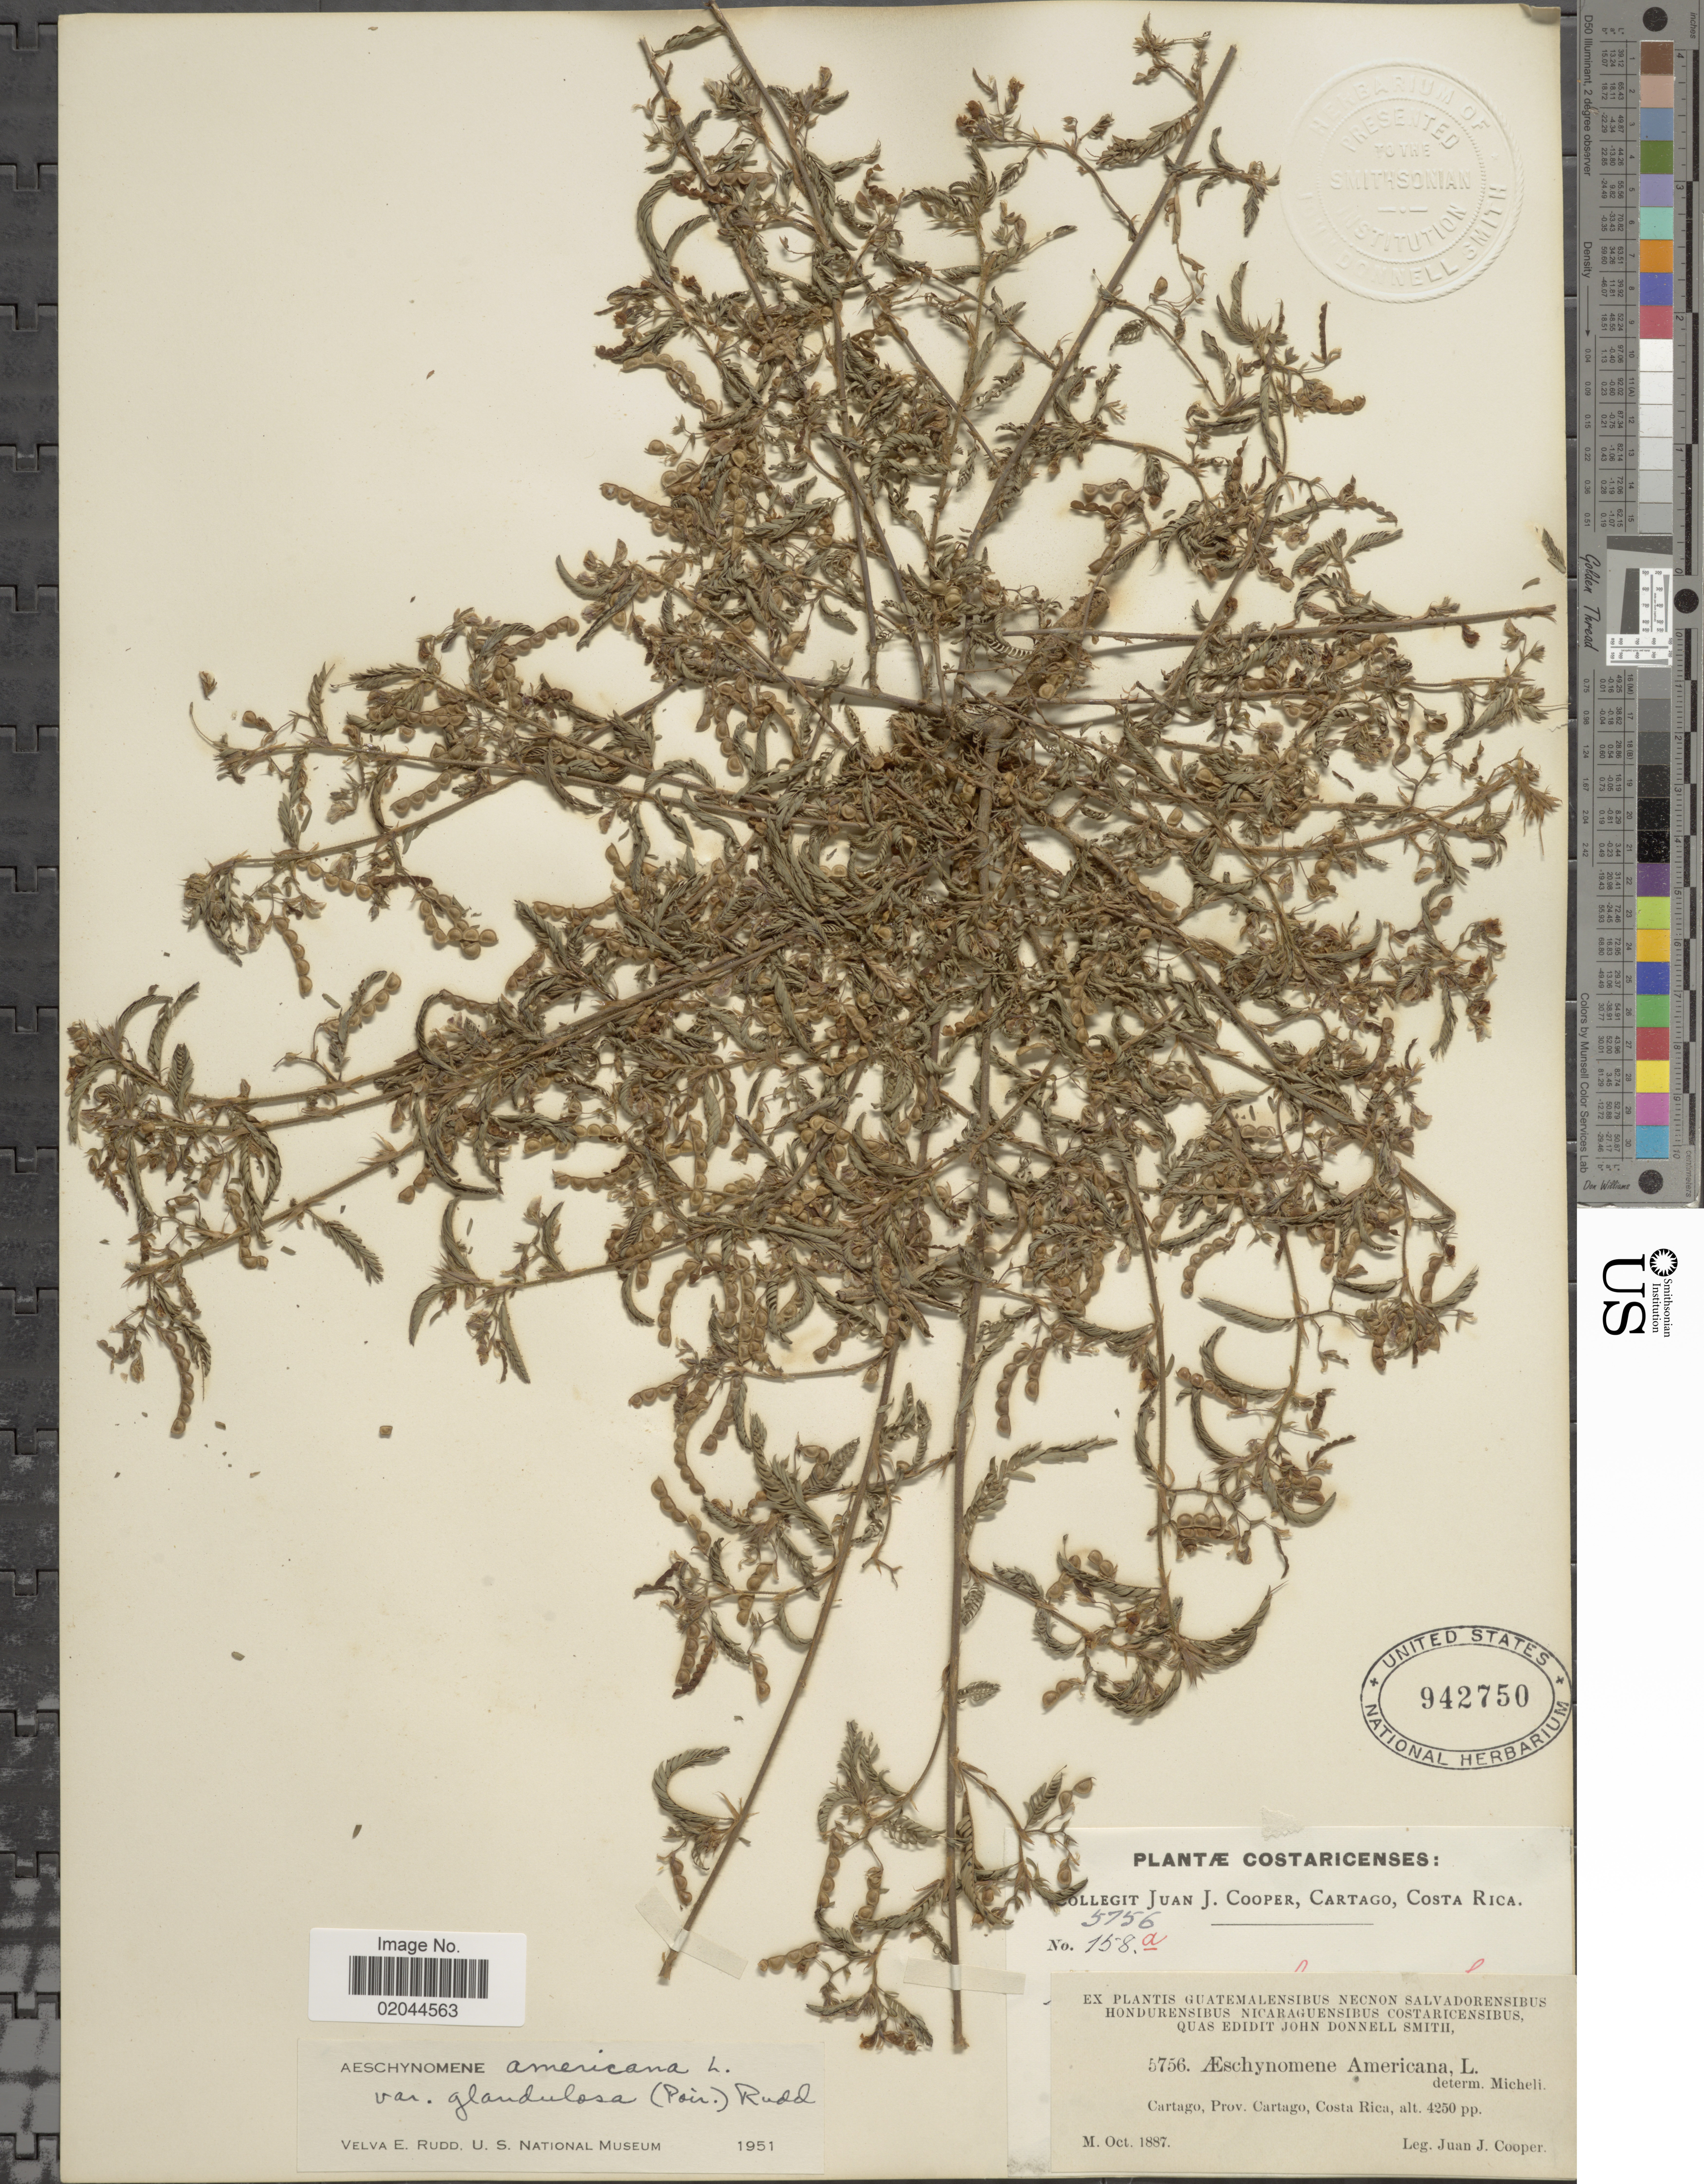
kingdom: Plantae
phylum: Tracheophyta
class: Magnoliopsida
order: Fabales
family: Fabaceae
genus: Aeschynomene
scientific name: Aeschynomene americana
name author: L.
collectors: J. J. Cooper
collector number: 5756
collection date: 1887-10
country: Costa Rica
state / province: Cartago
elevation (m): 1295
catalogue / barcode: US 942750